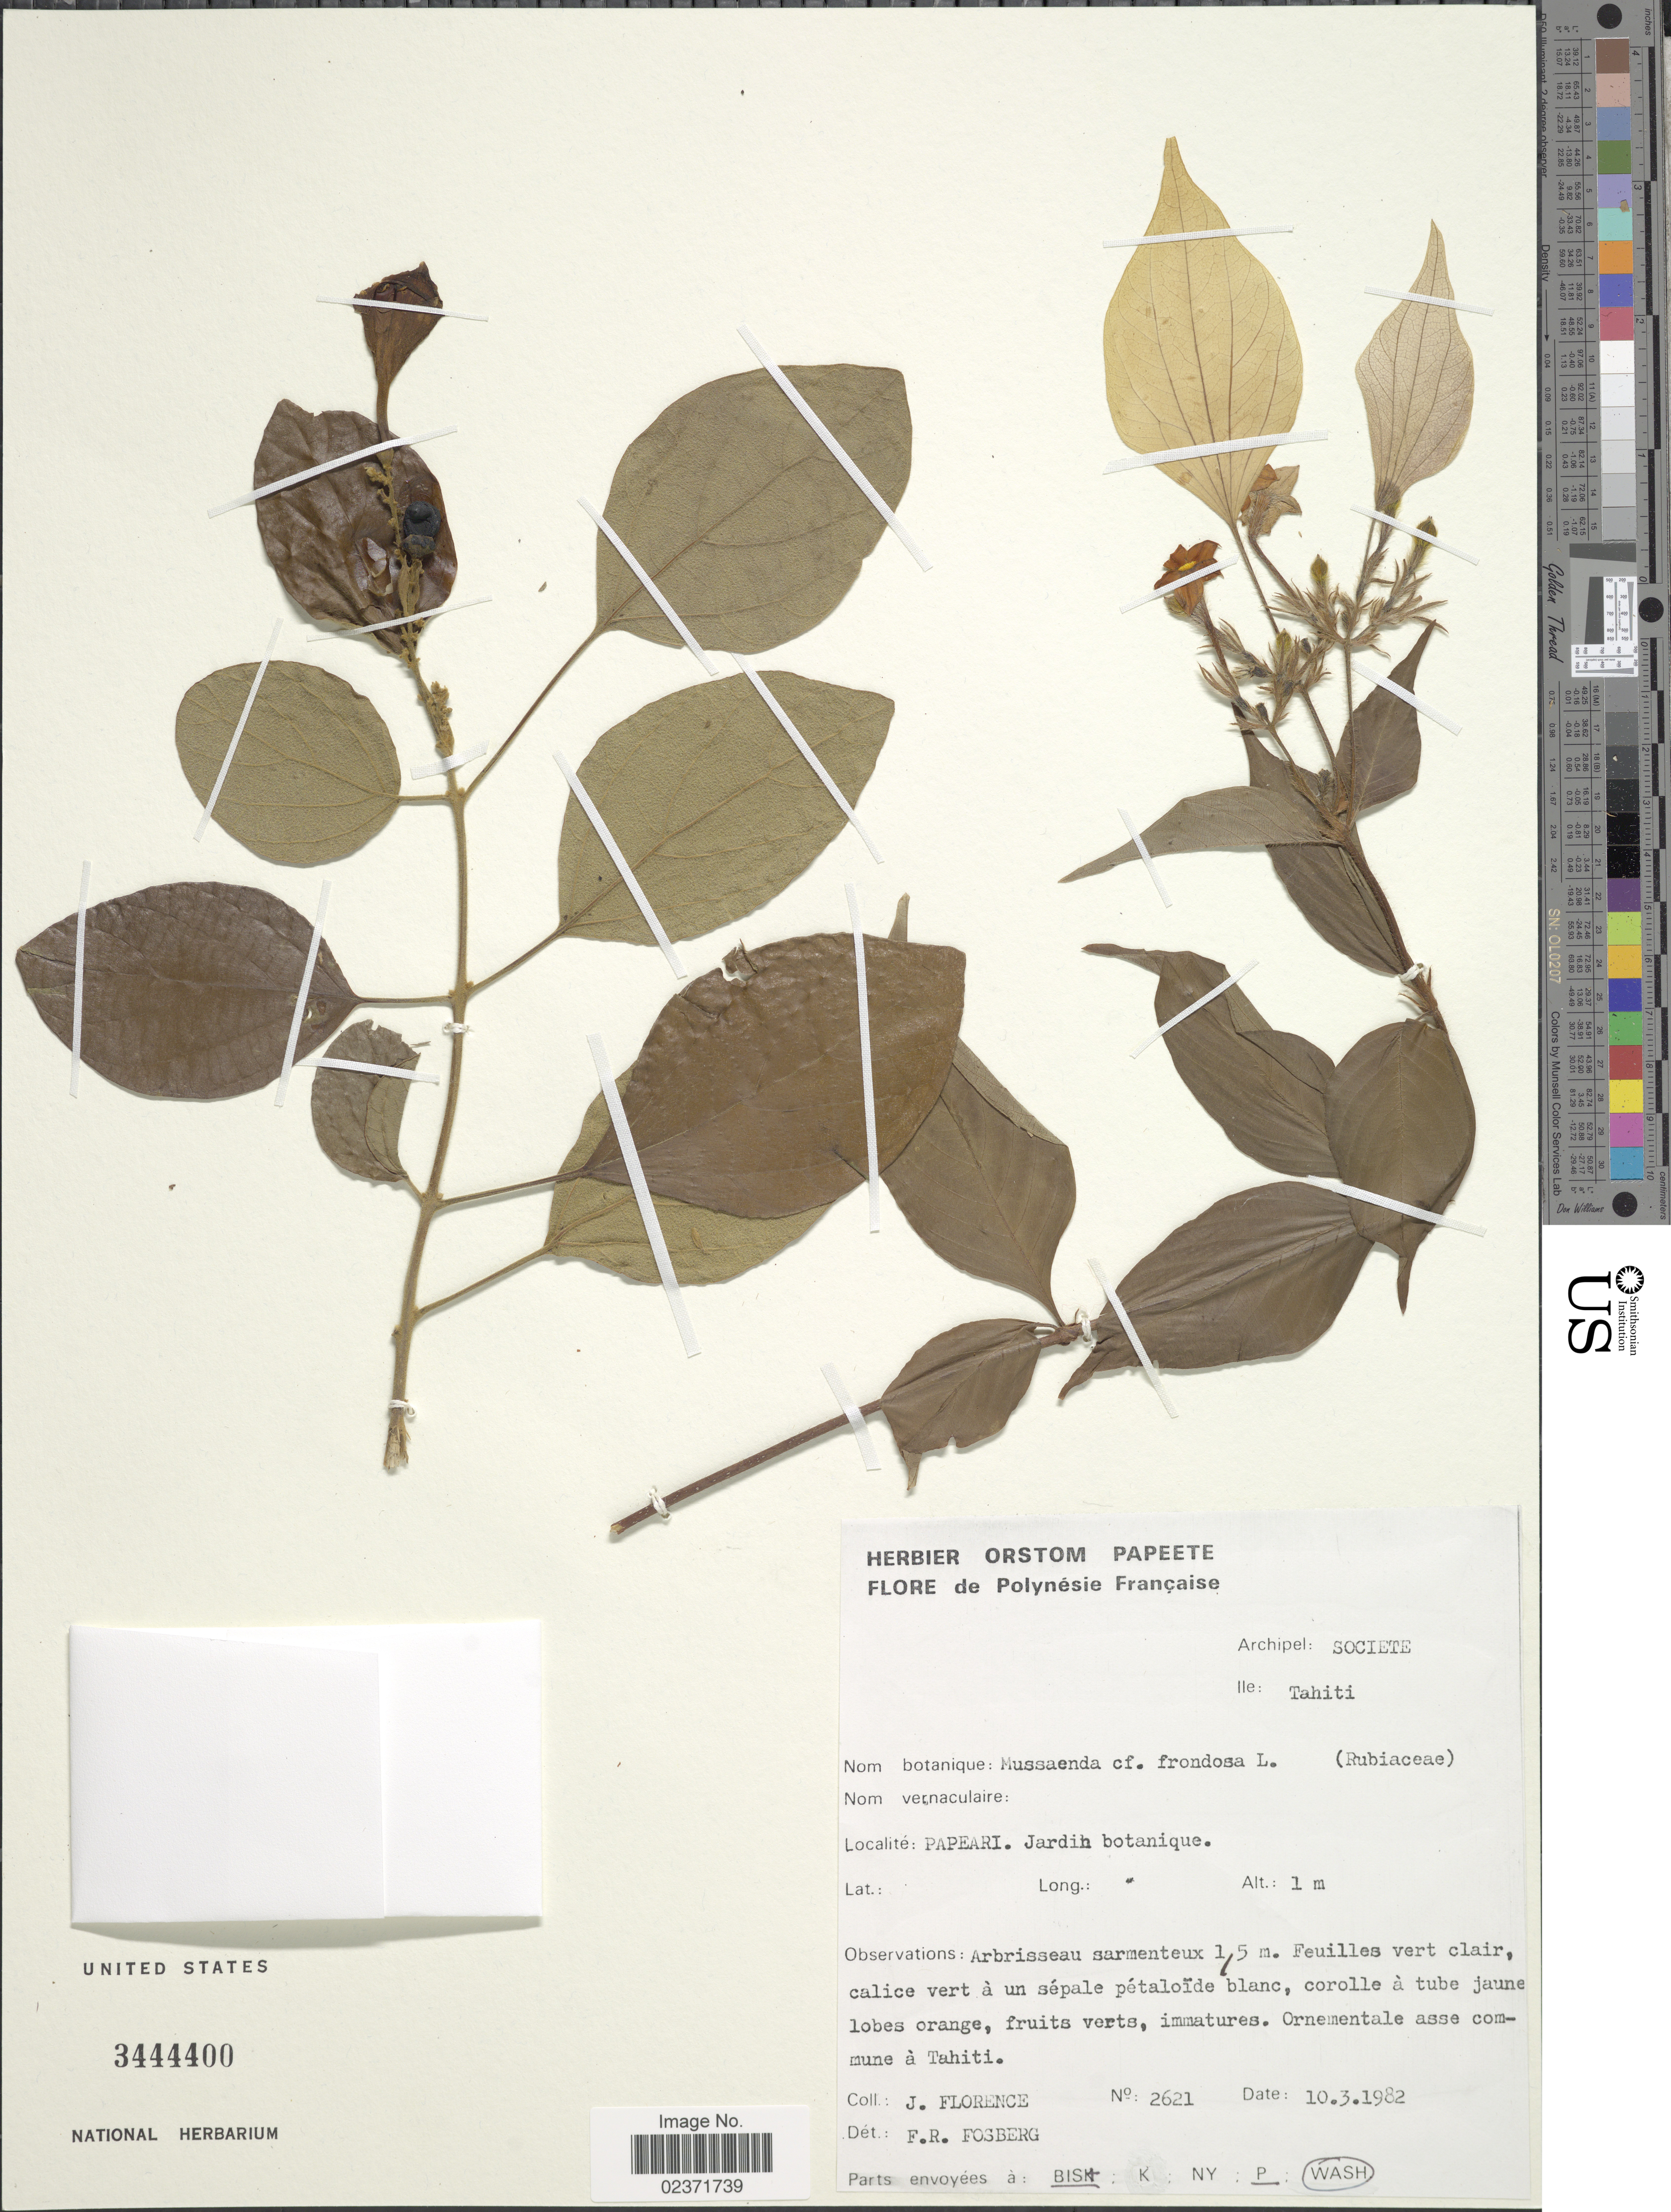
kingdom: Plantae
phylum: Tracheophyta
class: Magnoliopsida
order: Gentianales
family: Rubiaceae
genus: Mussaenda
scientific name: Mussaenda raiateensis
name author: J.W. Moore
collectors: J. Florence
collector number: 2621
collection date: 1982-03-10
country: French Polynesia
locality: Polynesie Francaise. Archipel: Societe. Ile: Tahiti. Papeari. Jardin botanique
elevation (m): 1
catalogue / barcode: US 3444400